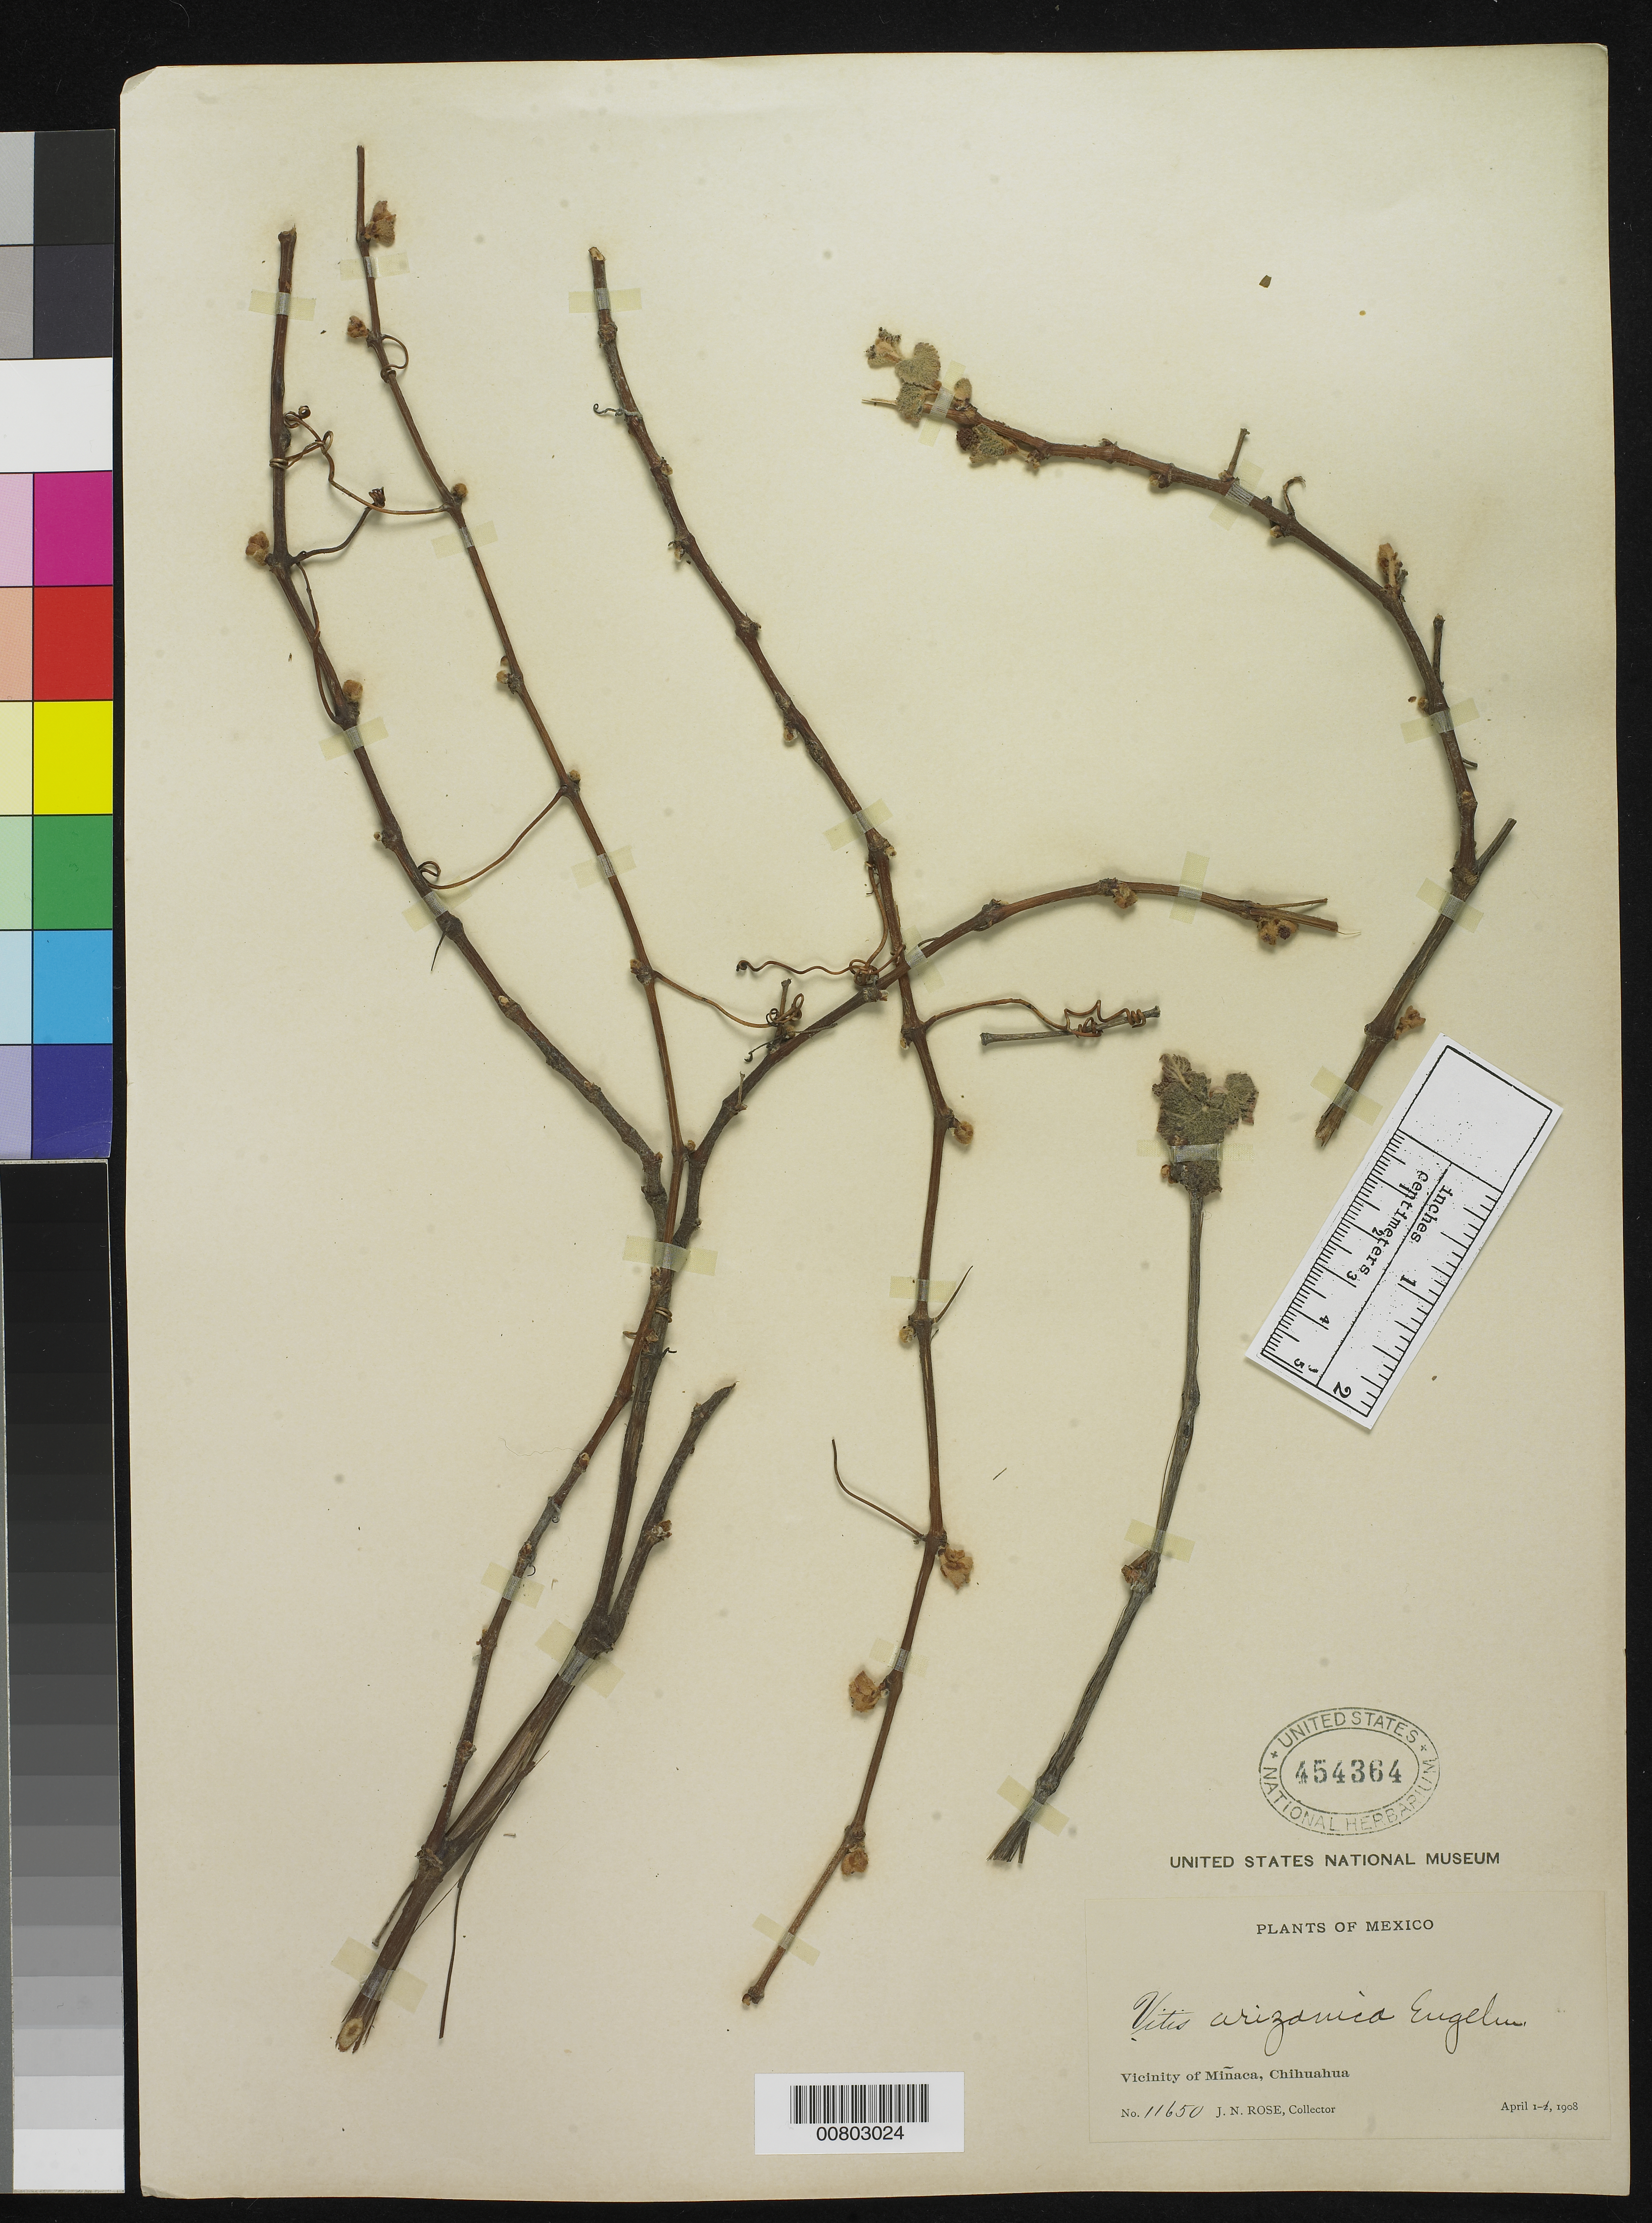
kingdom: Plantae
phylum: Tracheophyta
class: Magnoliopsida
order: Vitales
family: Vitaceae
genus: Vitis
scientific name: Vitis arizonica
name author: Engelm.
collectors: J. N. Rose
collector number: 11650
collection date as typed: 01 Apr 1908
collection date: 1908-04-01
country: Mexico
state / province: Chihuahua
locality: Vicinity of Miñaca, Chihuahua.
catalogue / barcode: US 454364